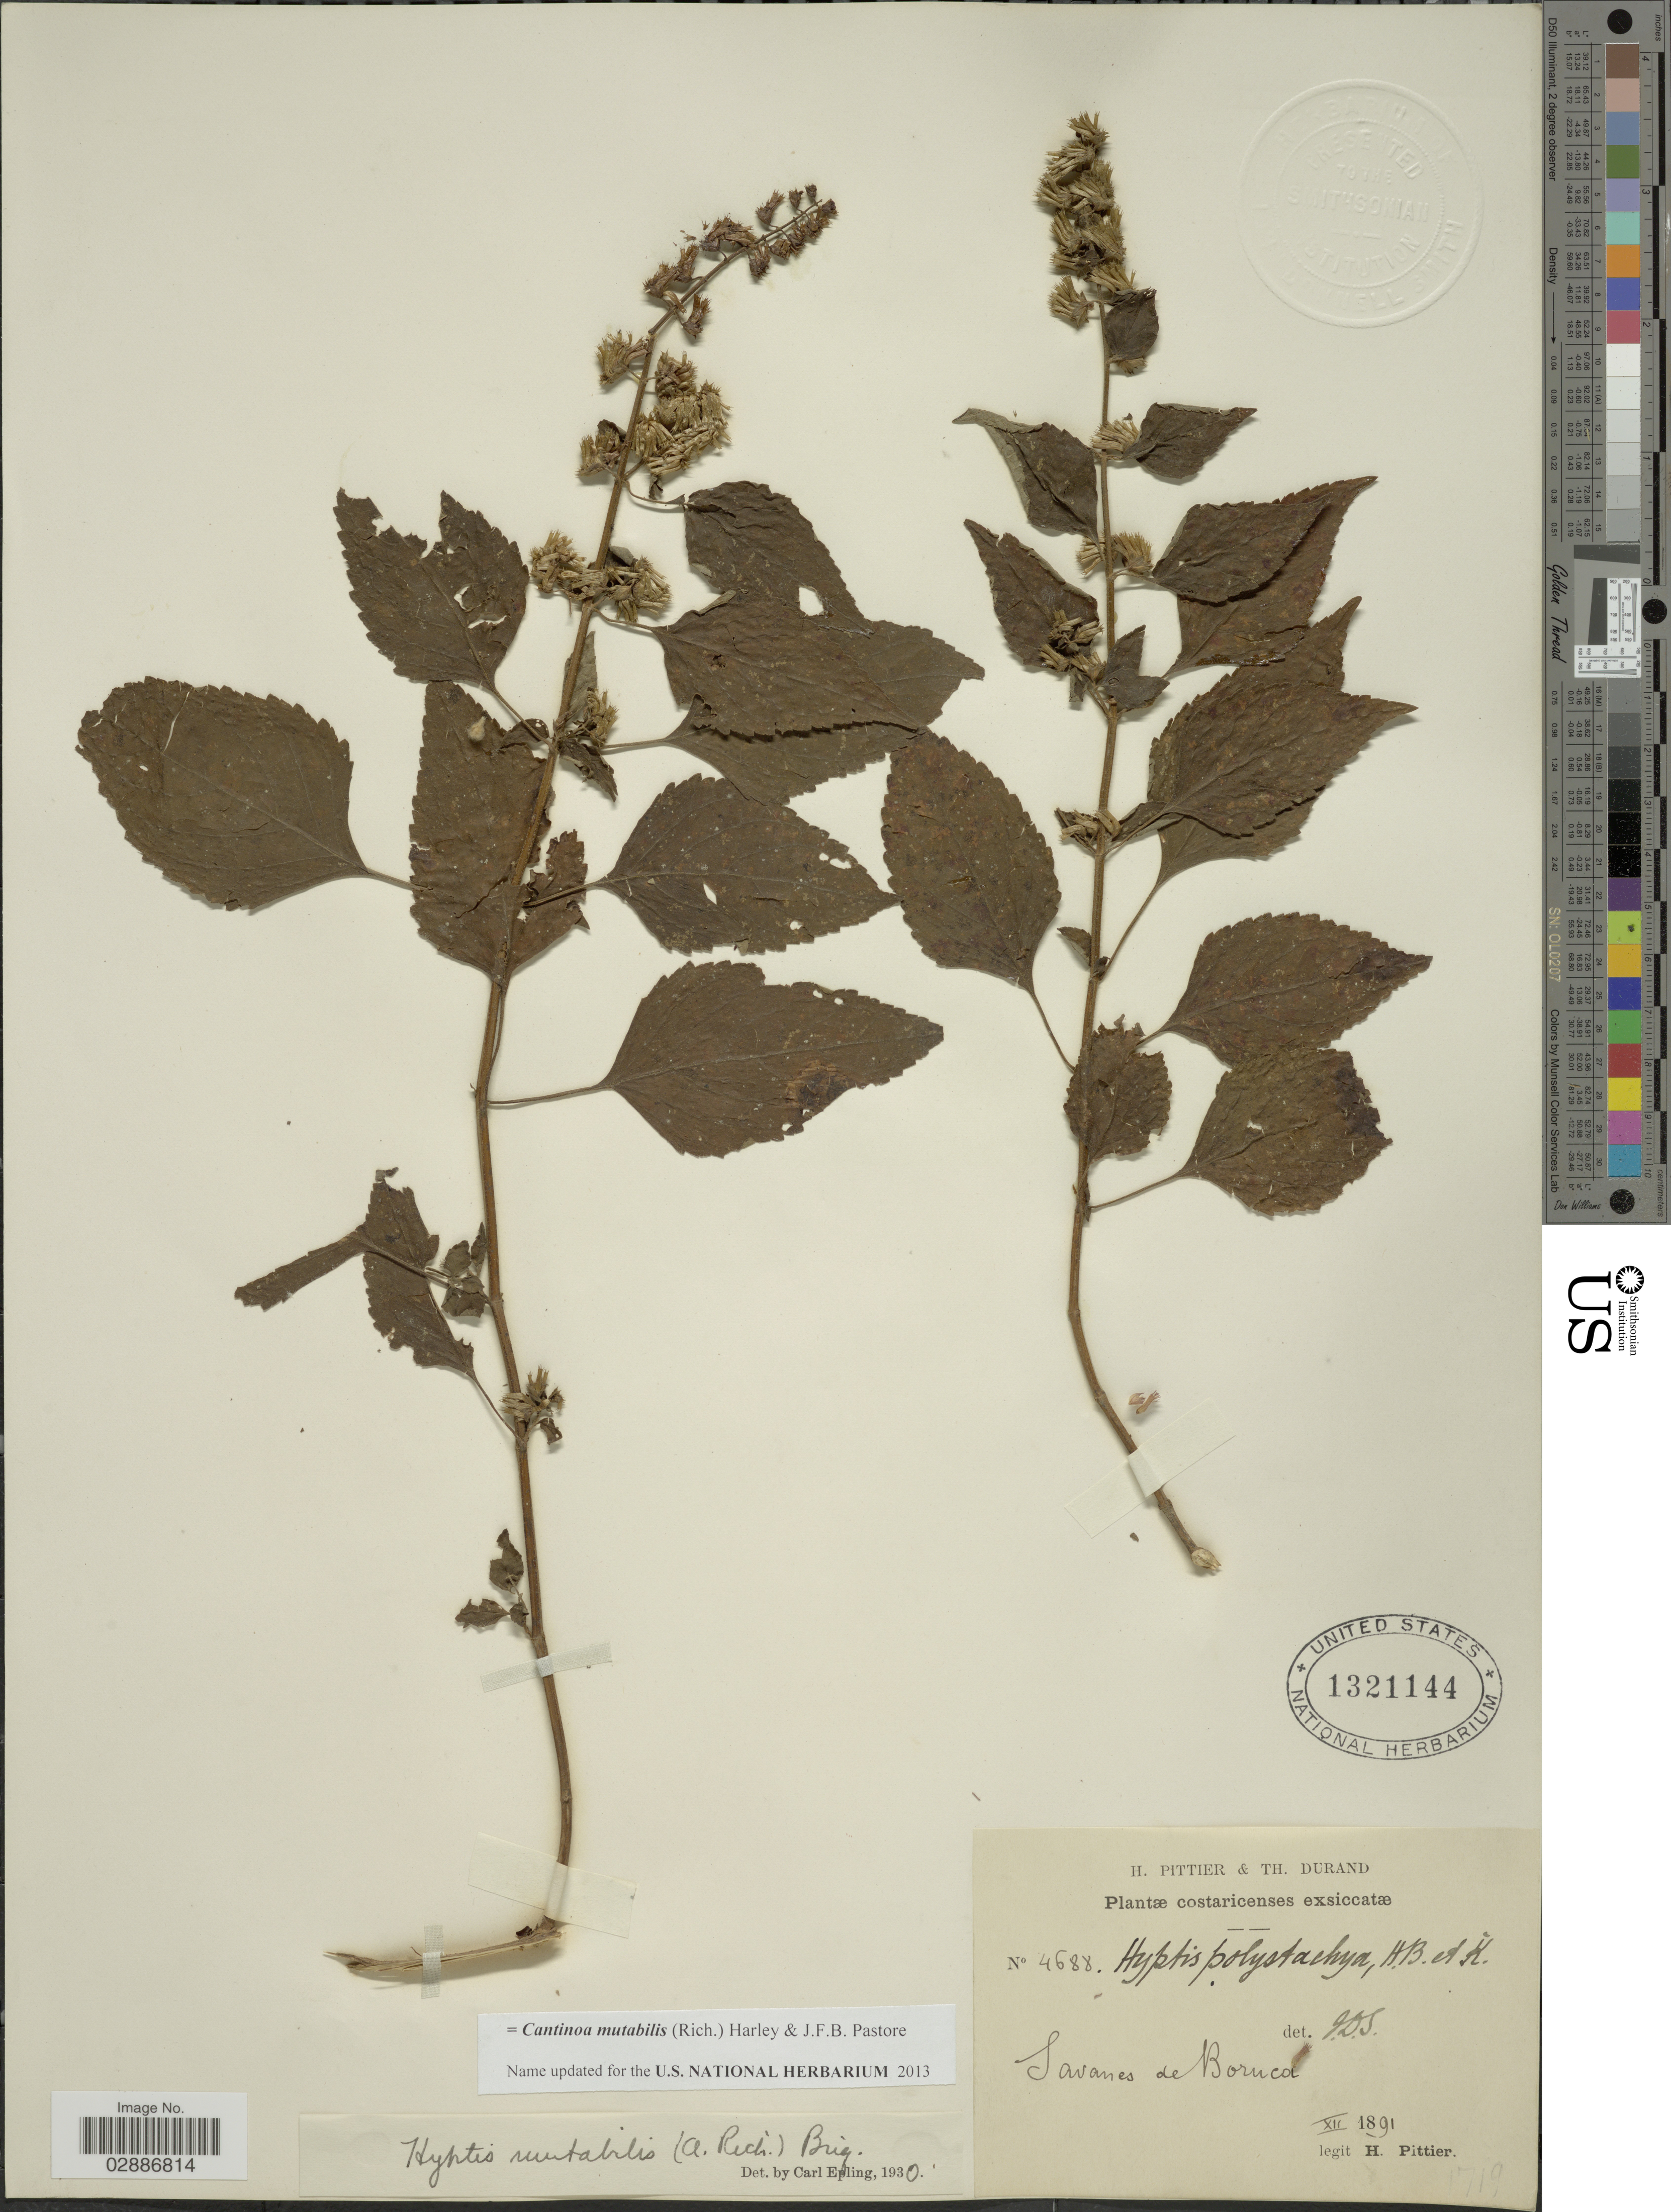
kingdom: Plantae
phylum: Tracheophyta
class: Magnoliopsida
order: Lamiales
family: Lamiaceae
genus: Cantinoa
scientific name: Cantinoa mutabilis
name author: (Rich.) Harley & J.F.B. Pastore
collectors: H. F. Pittier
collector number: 4688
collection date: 1891-12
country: Costa Rica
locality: Costaricenses. Savanes de Boruca.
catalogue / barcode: US 1321144